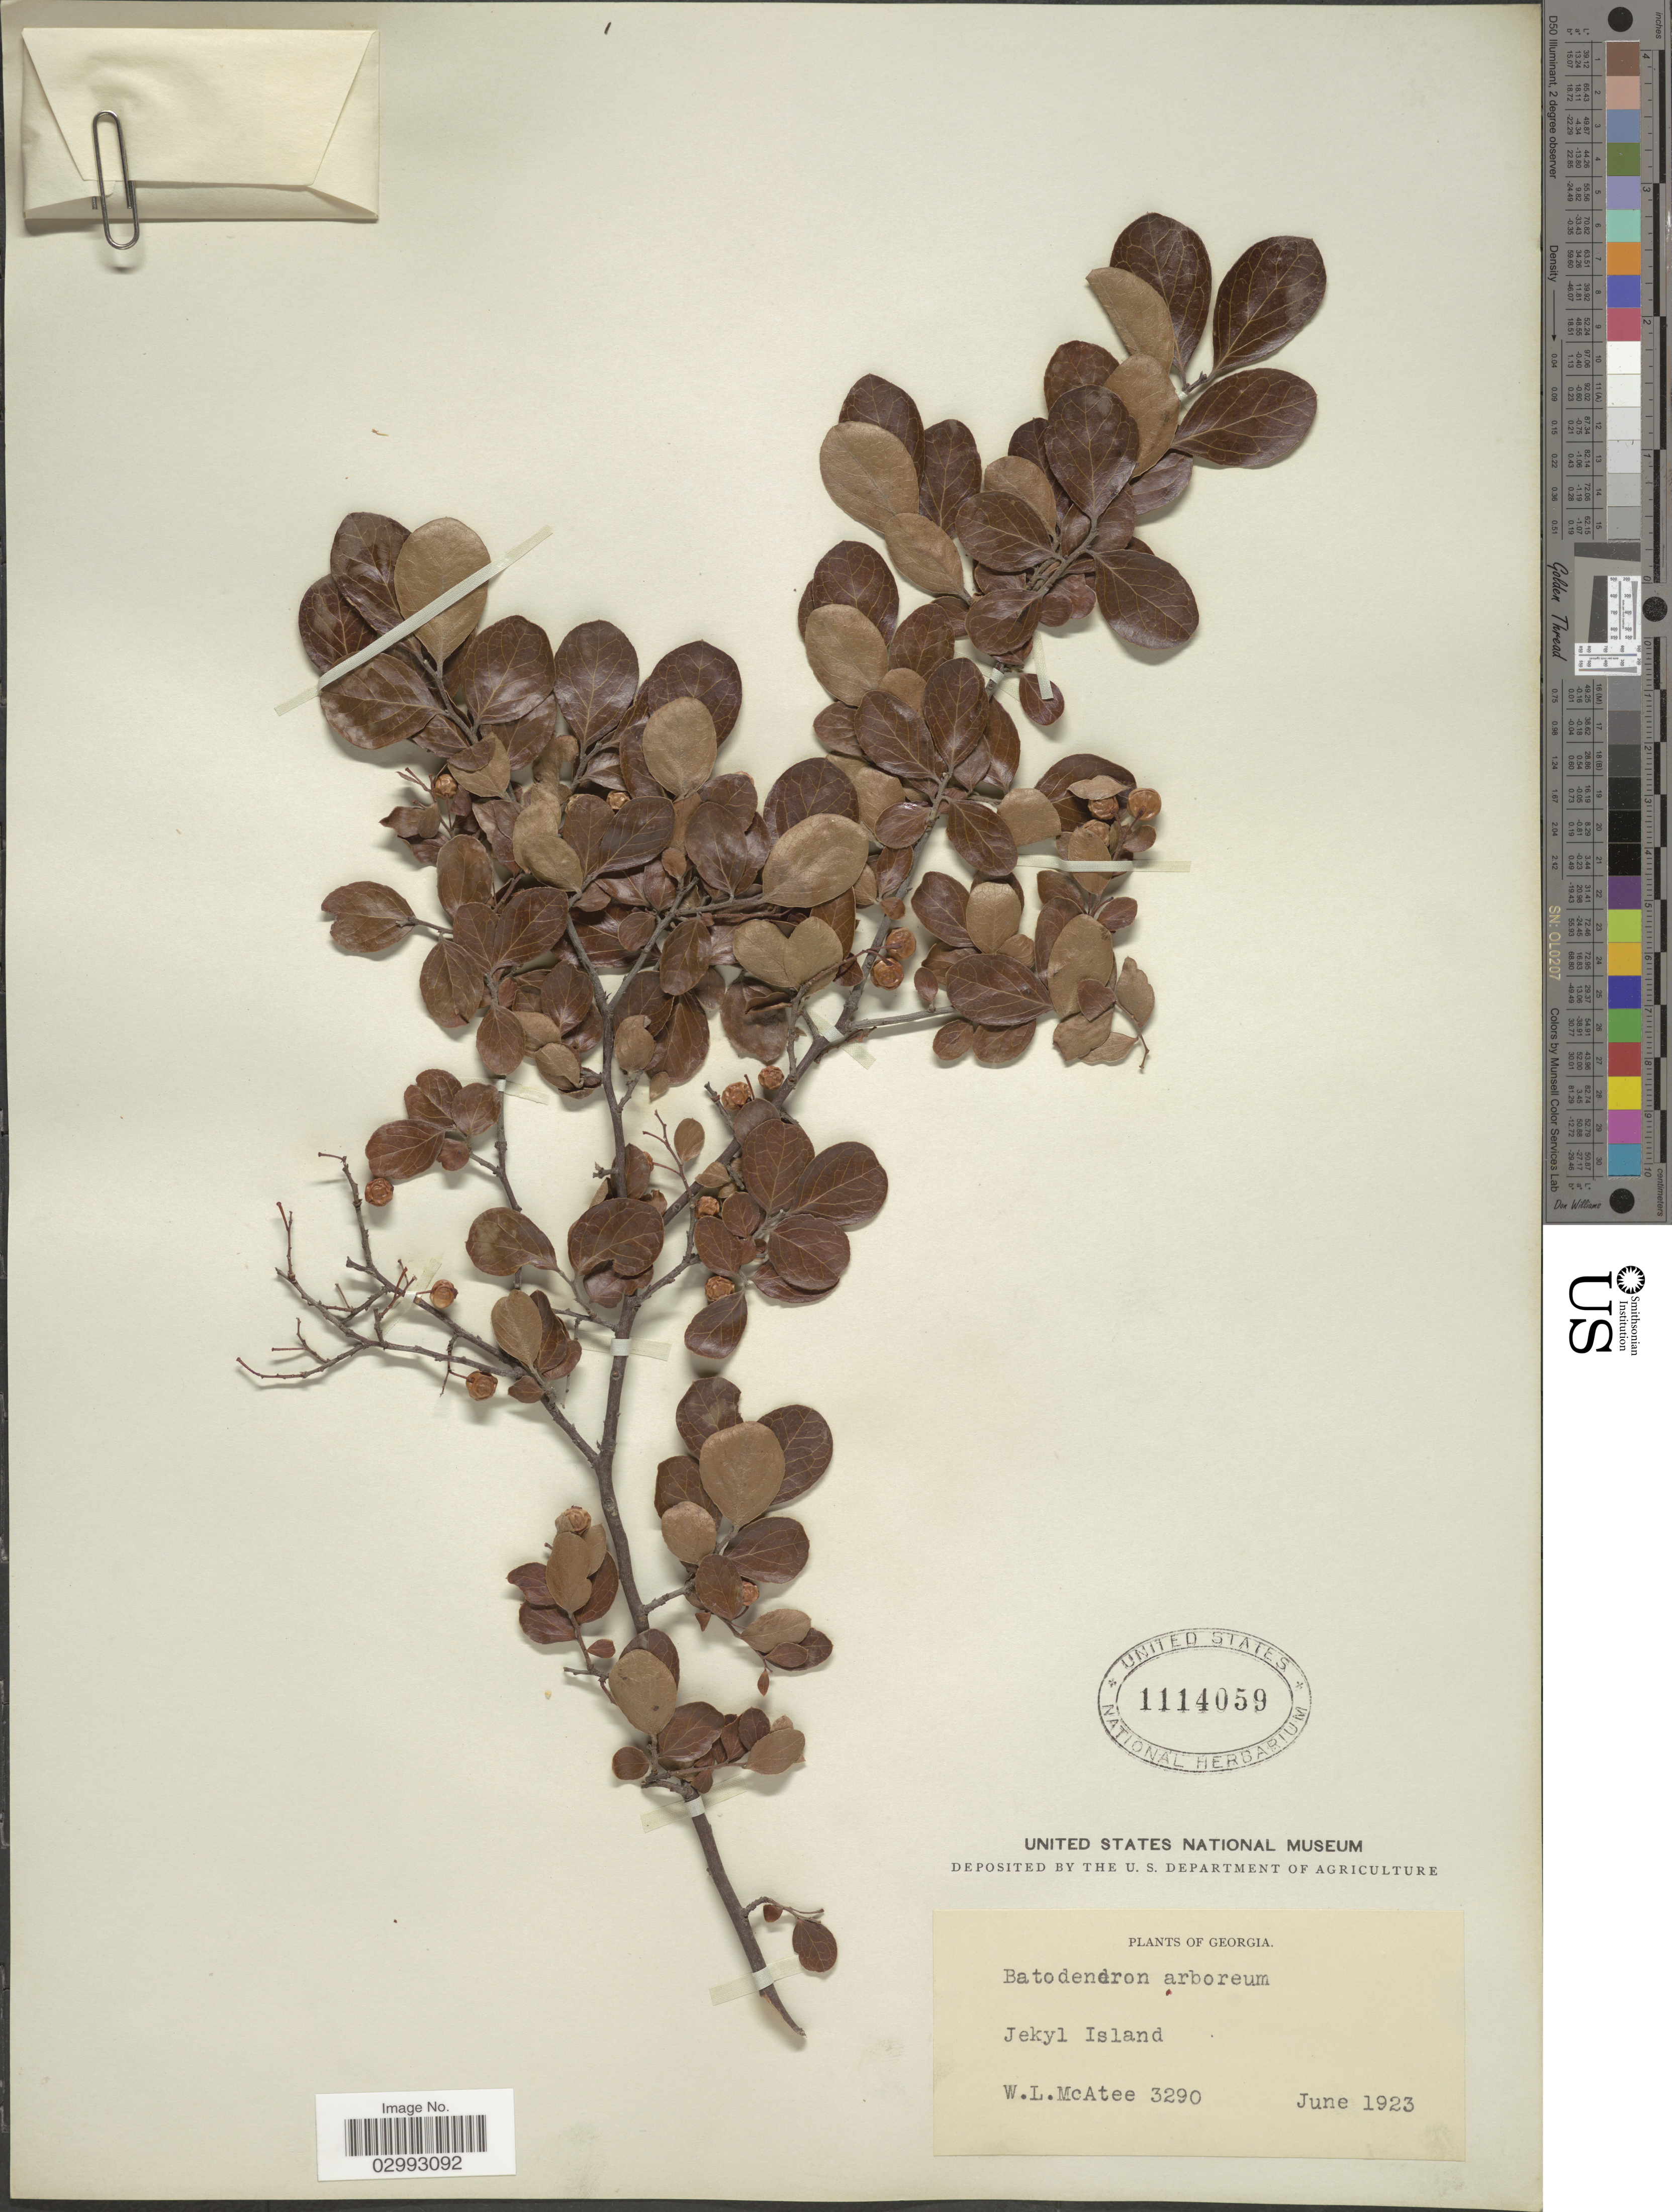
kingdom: Plantae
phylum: Tracheophyta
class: Magnoliopsida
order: Ericales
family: Ericaceae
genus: Batodendron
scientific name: Batodendron arboreum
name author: Nutt.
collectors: W. McAtee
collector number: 3290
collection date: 1923-06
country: United States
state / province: Georgia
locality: Jekyl Island.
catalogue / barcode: US 1114059